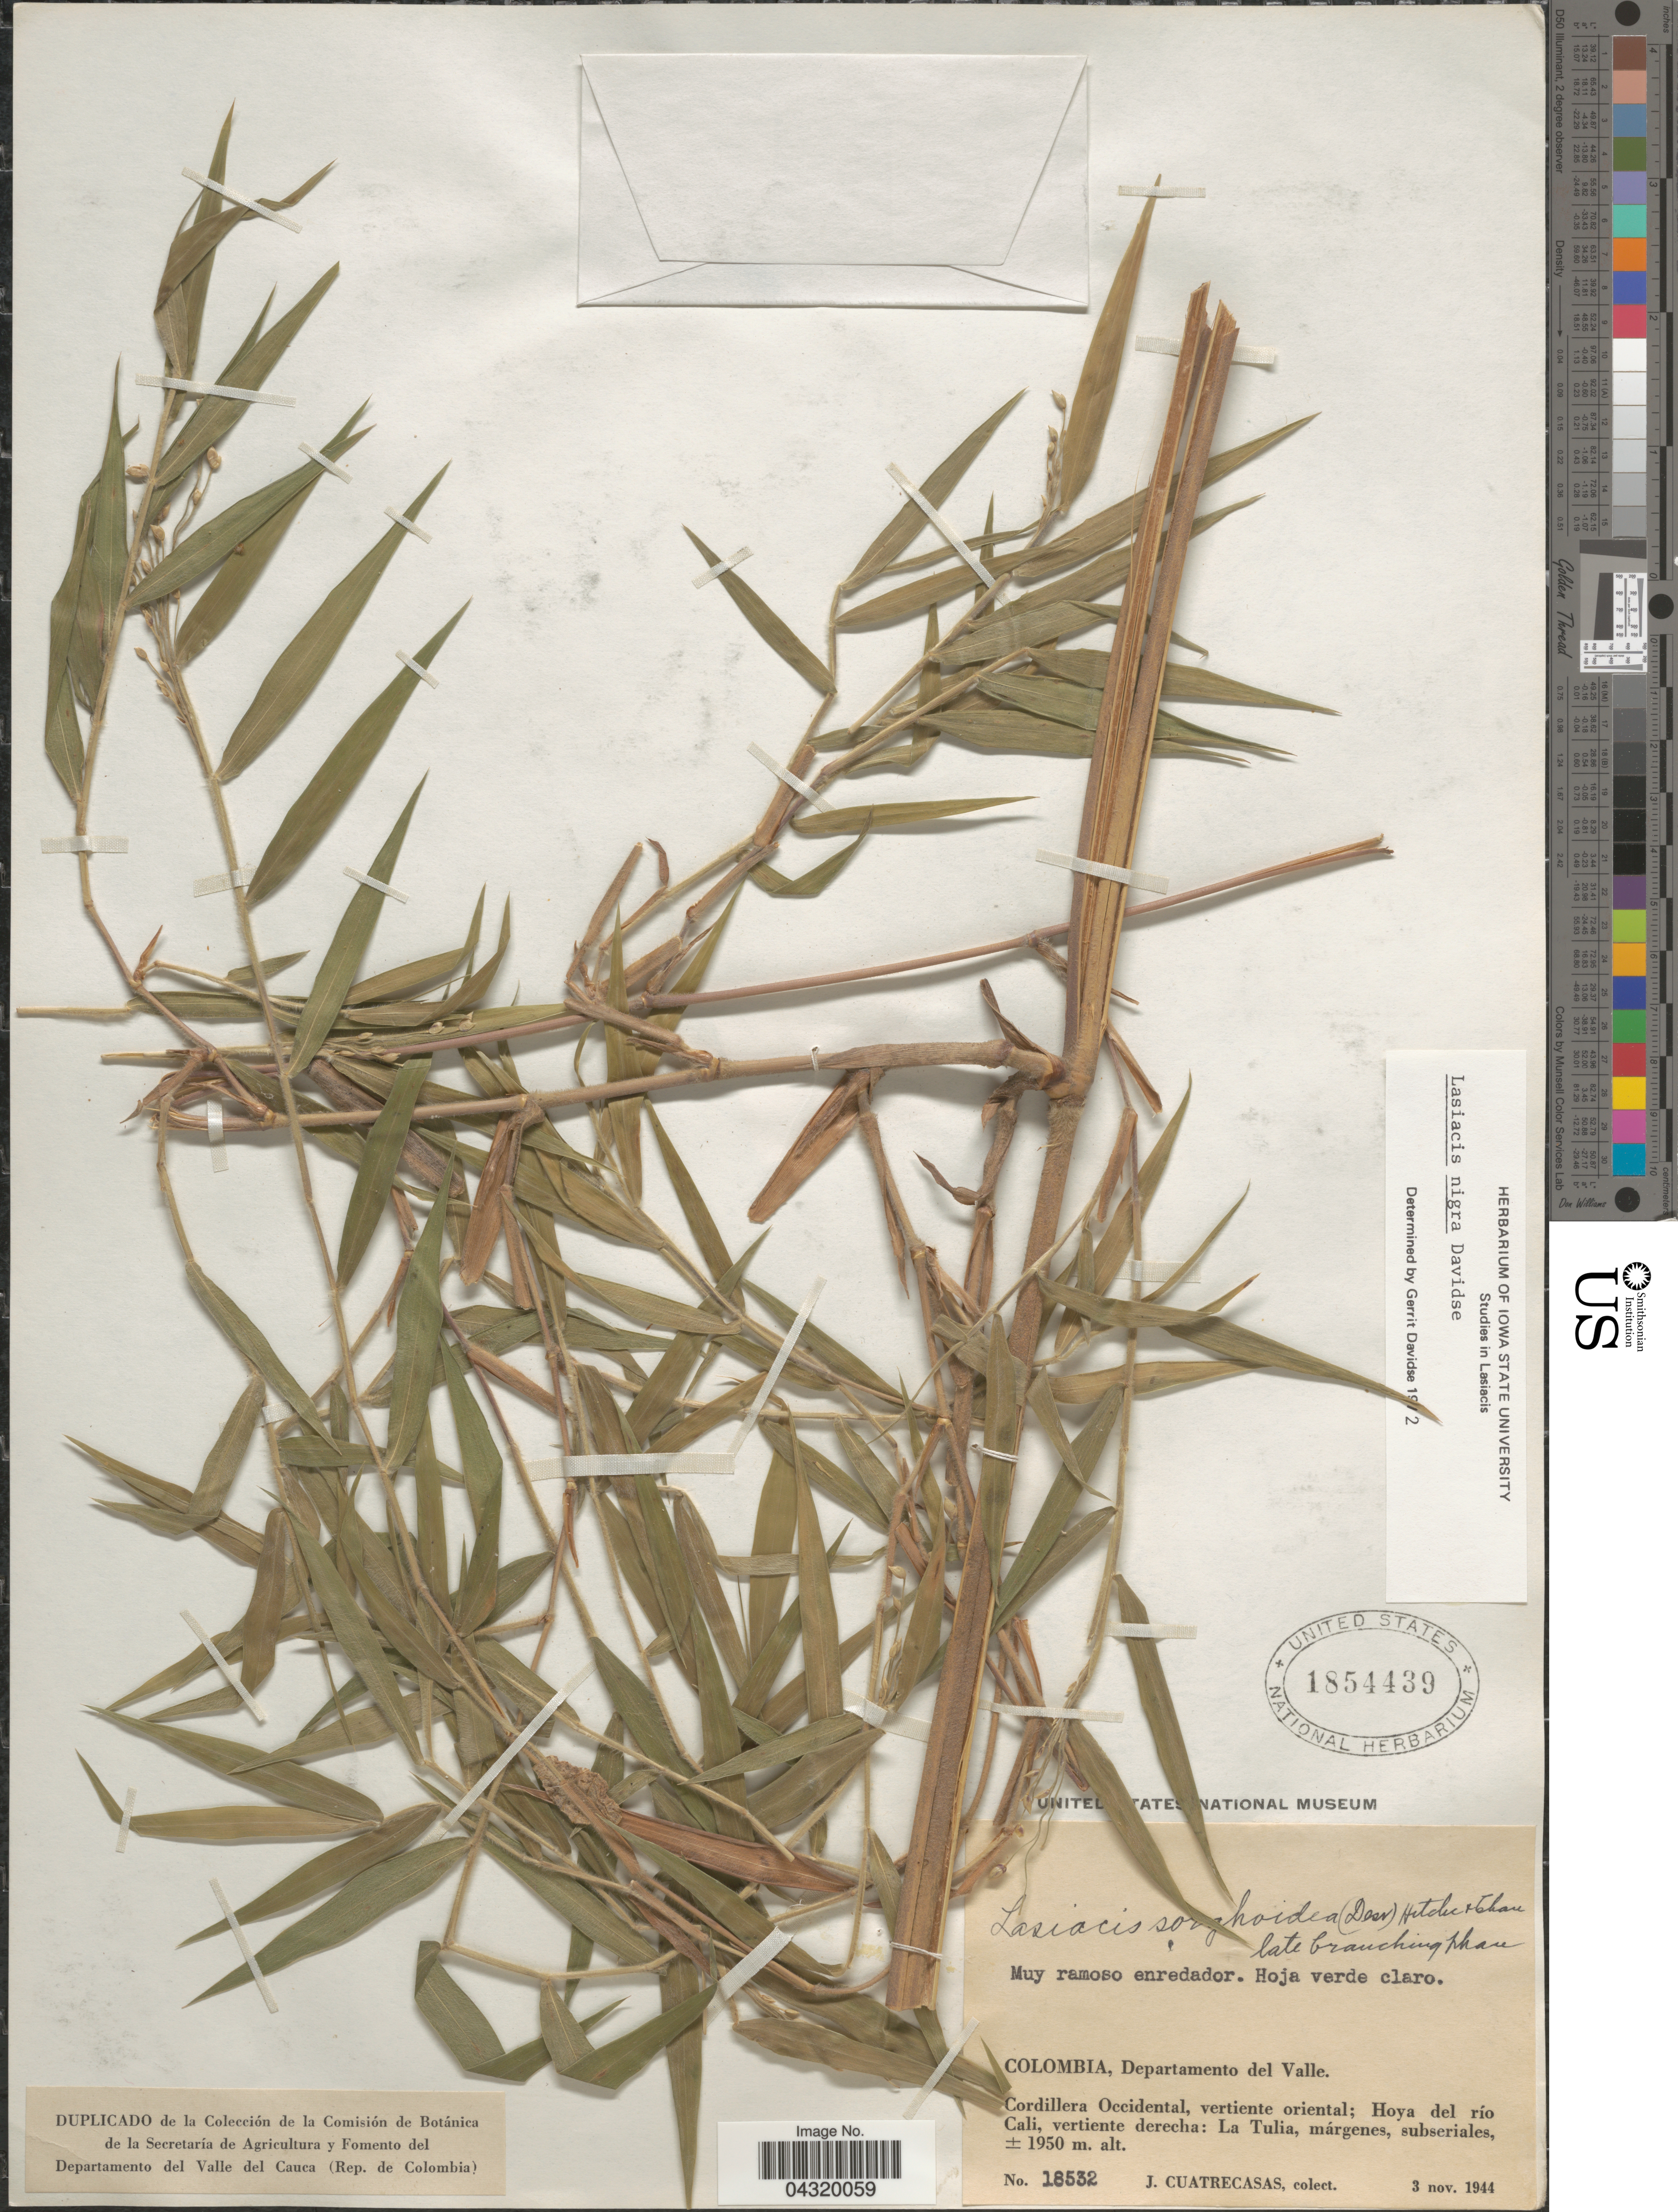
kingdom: Plantae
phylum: Tracheophyta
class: Liliopsida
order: Poales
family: Poaceae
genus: Lasiacis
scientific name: Lasiacis nigra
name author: Davidse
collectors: J. Cuatrecasas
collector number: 18532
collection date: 1944-11-03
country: Colombia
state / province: Valle del Cauca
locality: Departamento del Valle. Cordillera Occidental, vertiente oriental; Hoya del río Cali, vertiente derecha: La Tulia, márgenes, subseriales.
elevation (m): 1950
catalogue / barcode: US 1854439